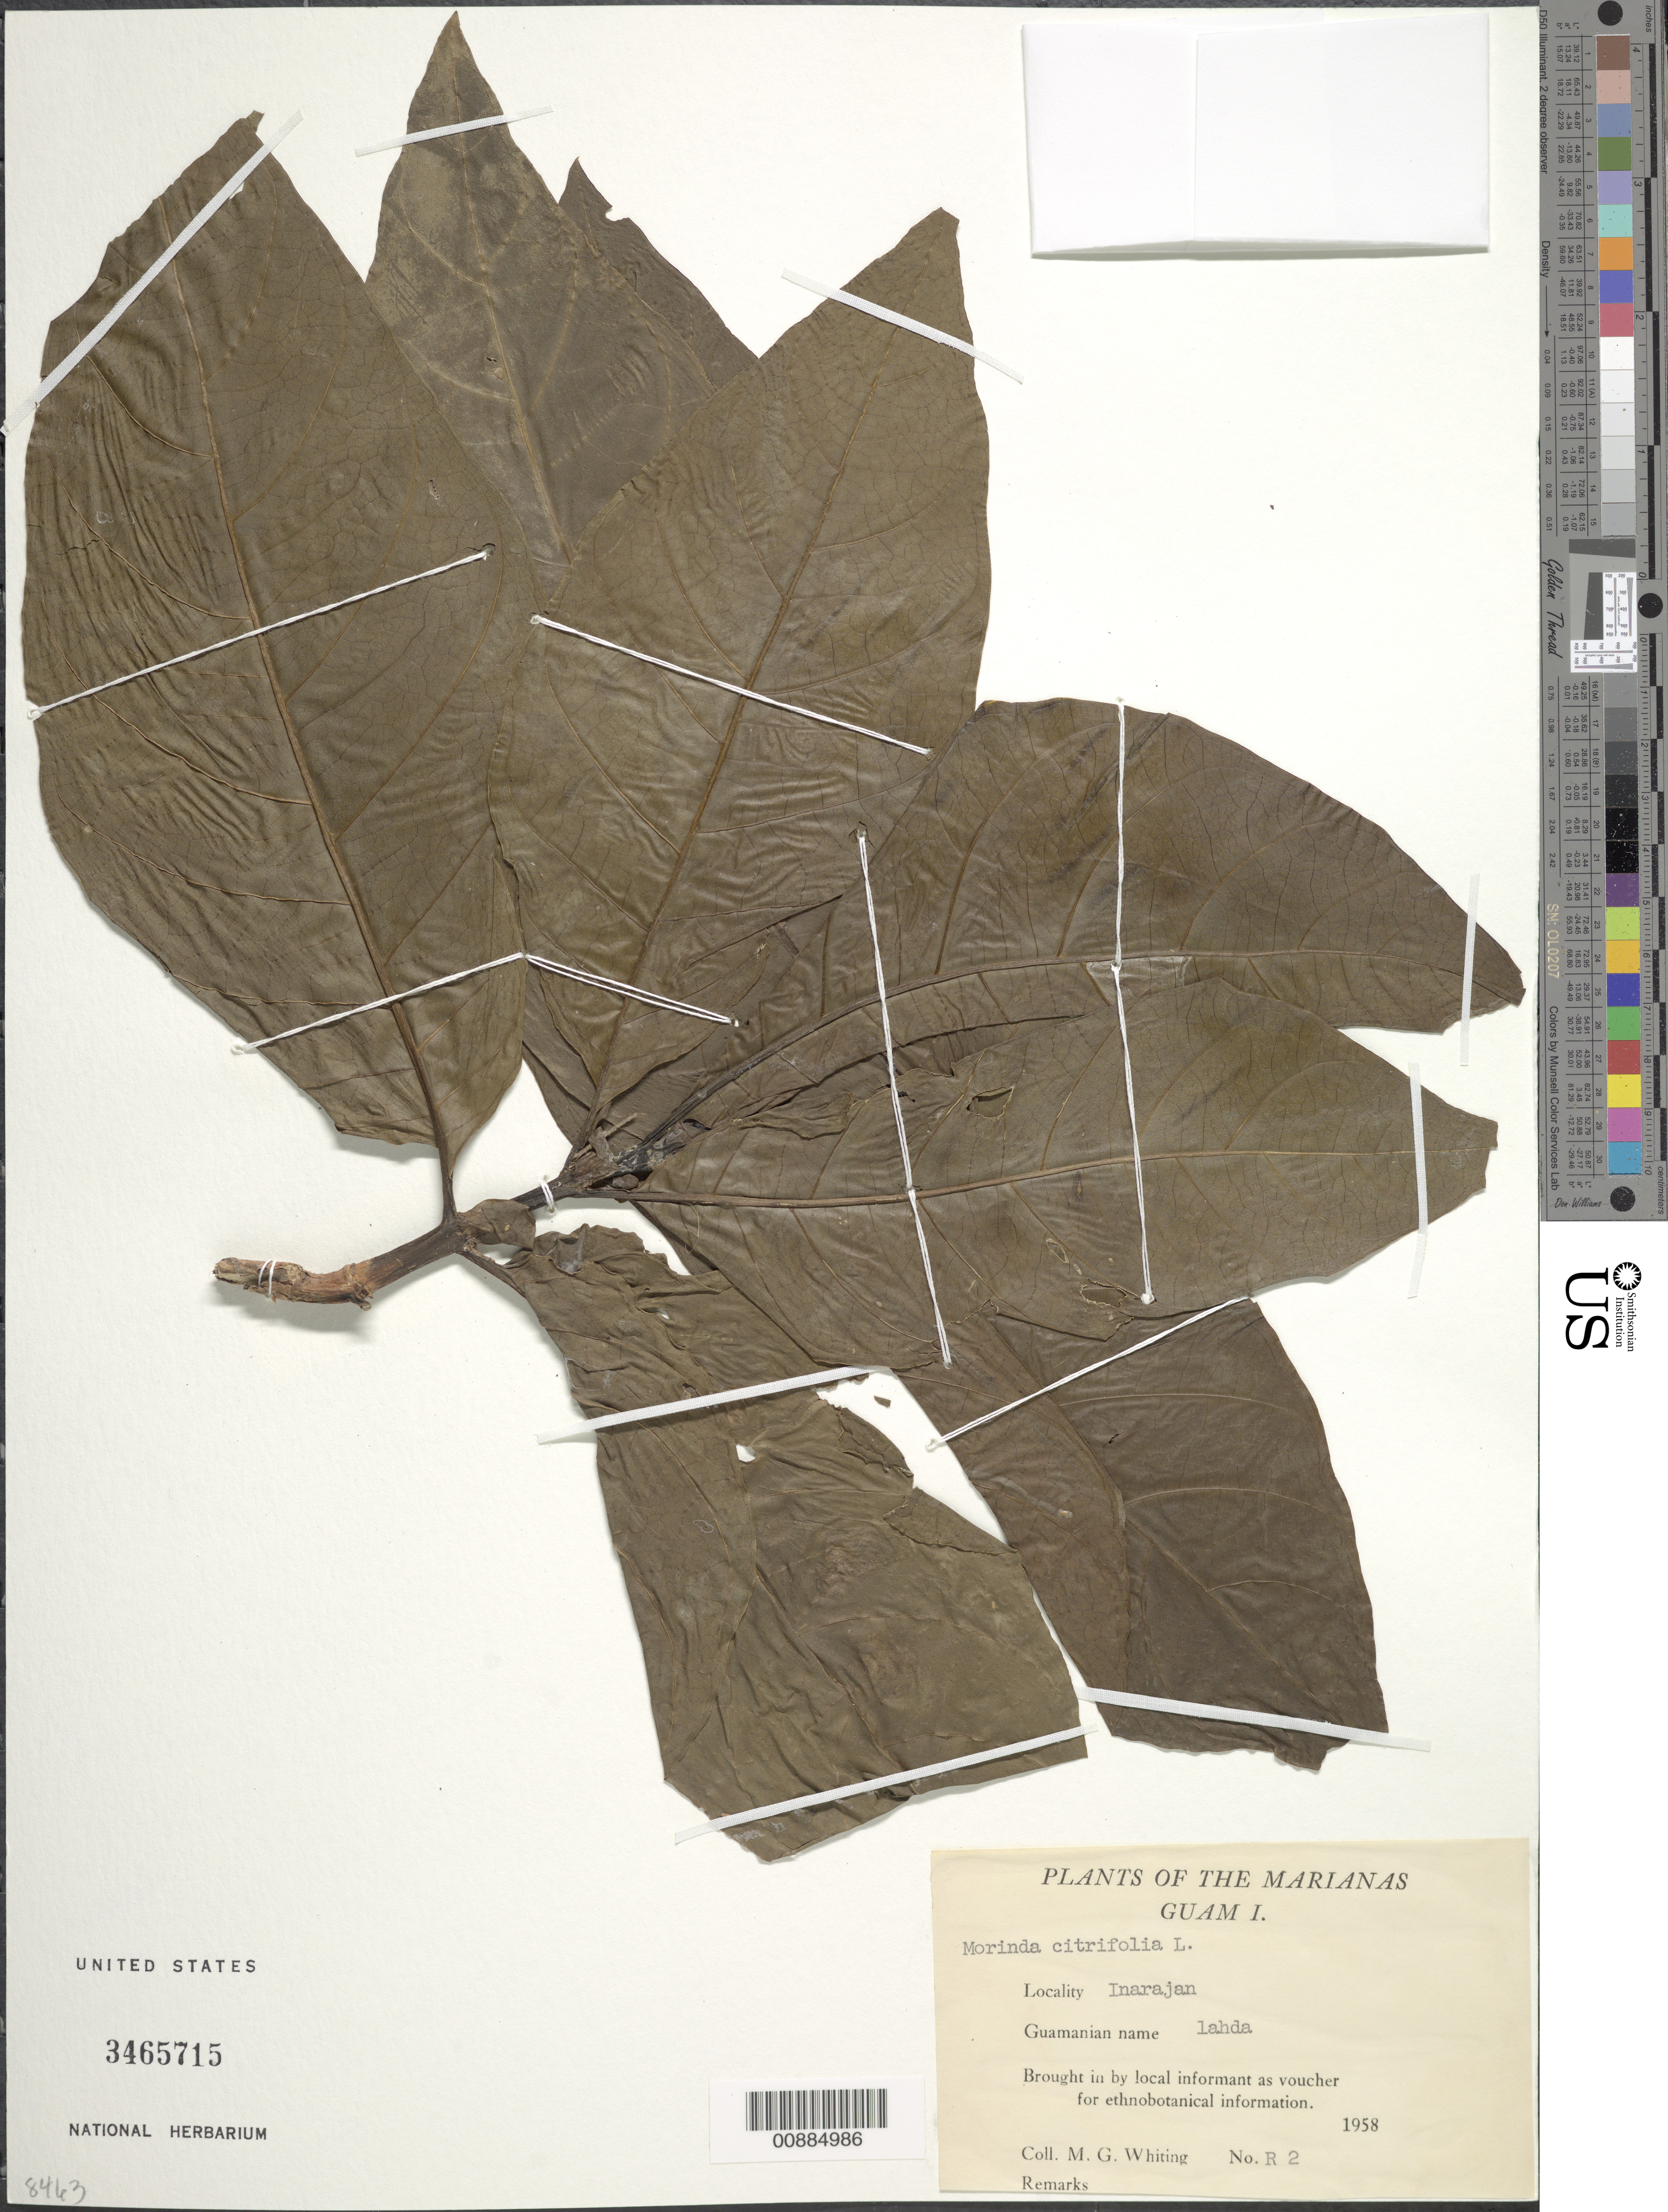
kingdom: Plantae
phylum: Tracheophyta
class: Magnoliopsida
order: Gentianales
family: Rubiaceae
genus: Morinda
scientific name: Morinda citrifolia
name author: L.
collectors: M. Whiting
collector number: R 2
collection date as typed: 1958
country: Guam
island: Guam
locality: Inarajan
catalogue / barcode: US 3465715